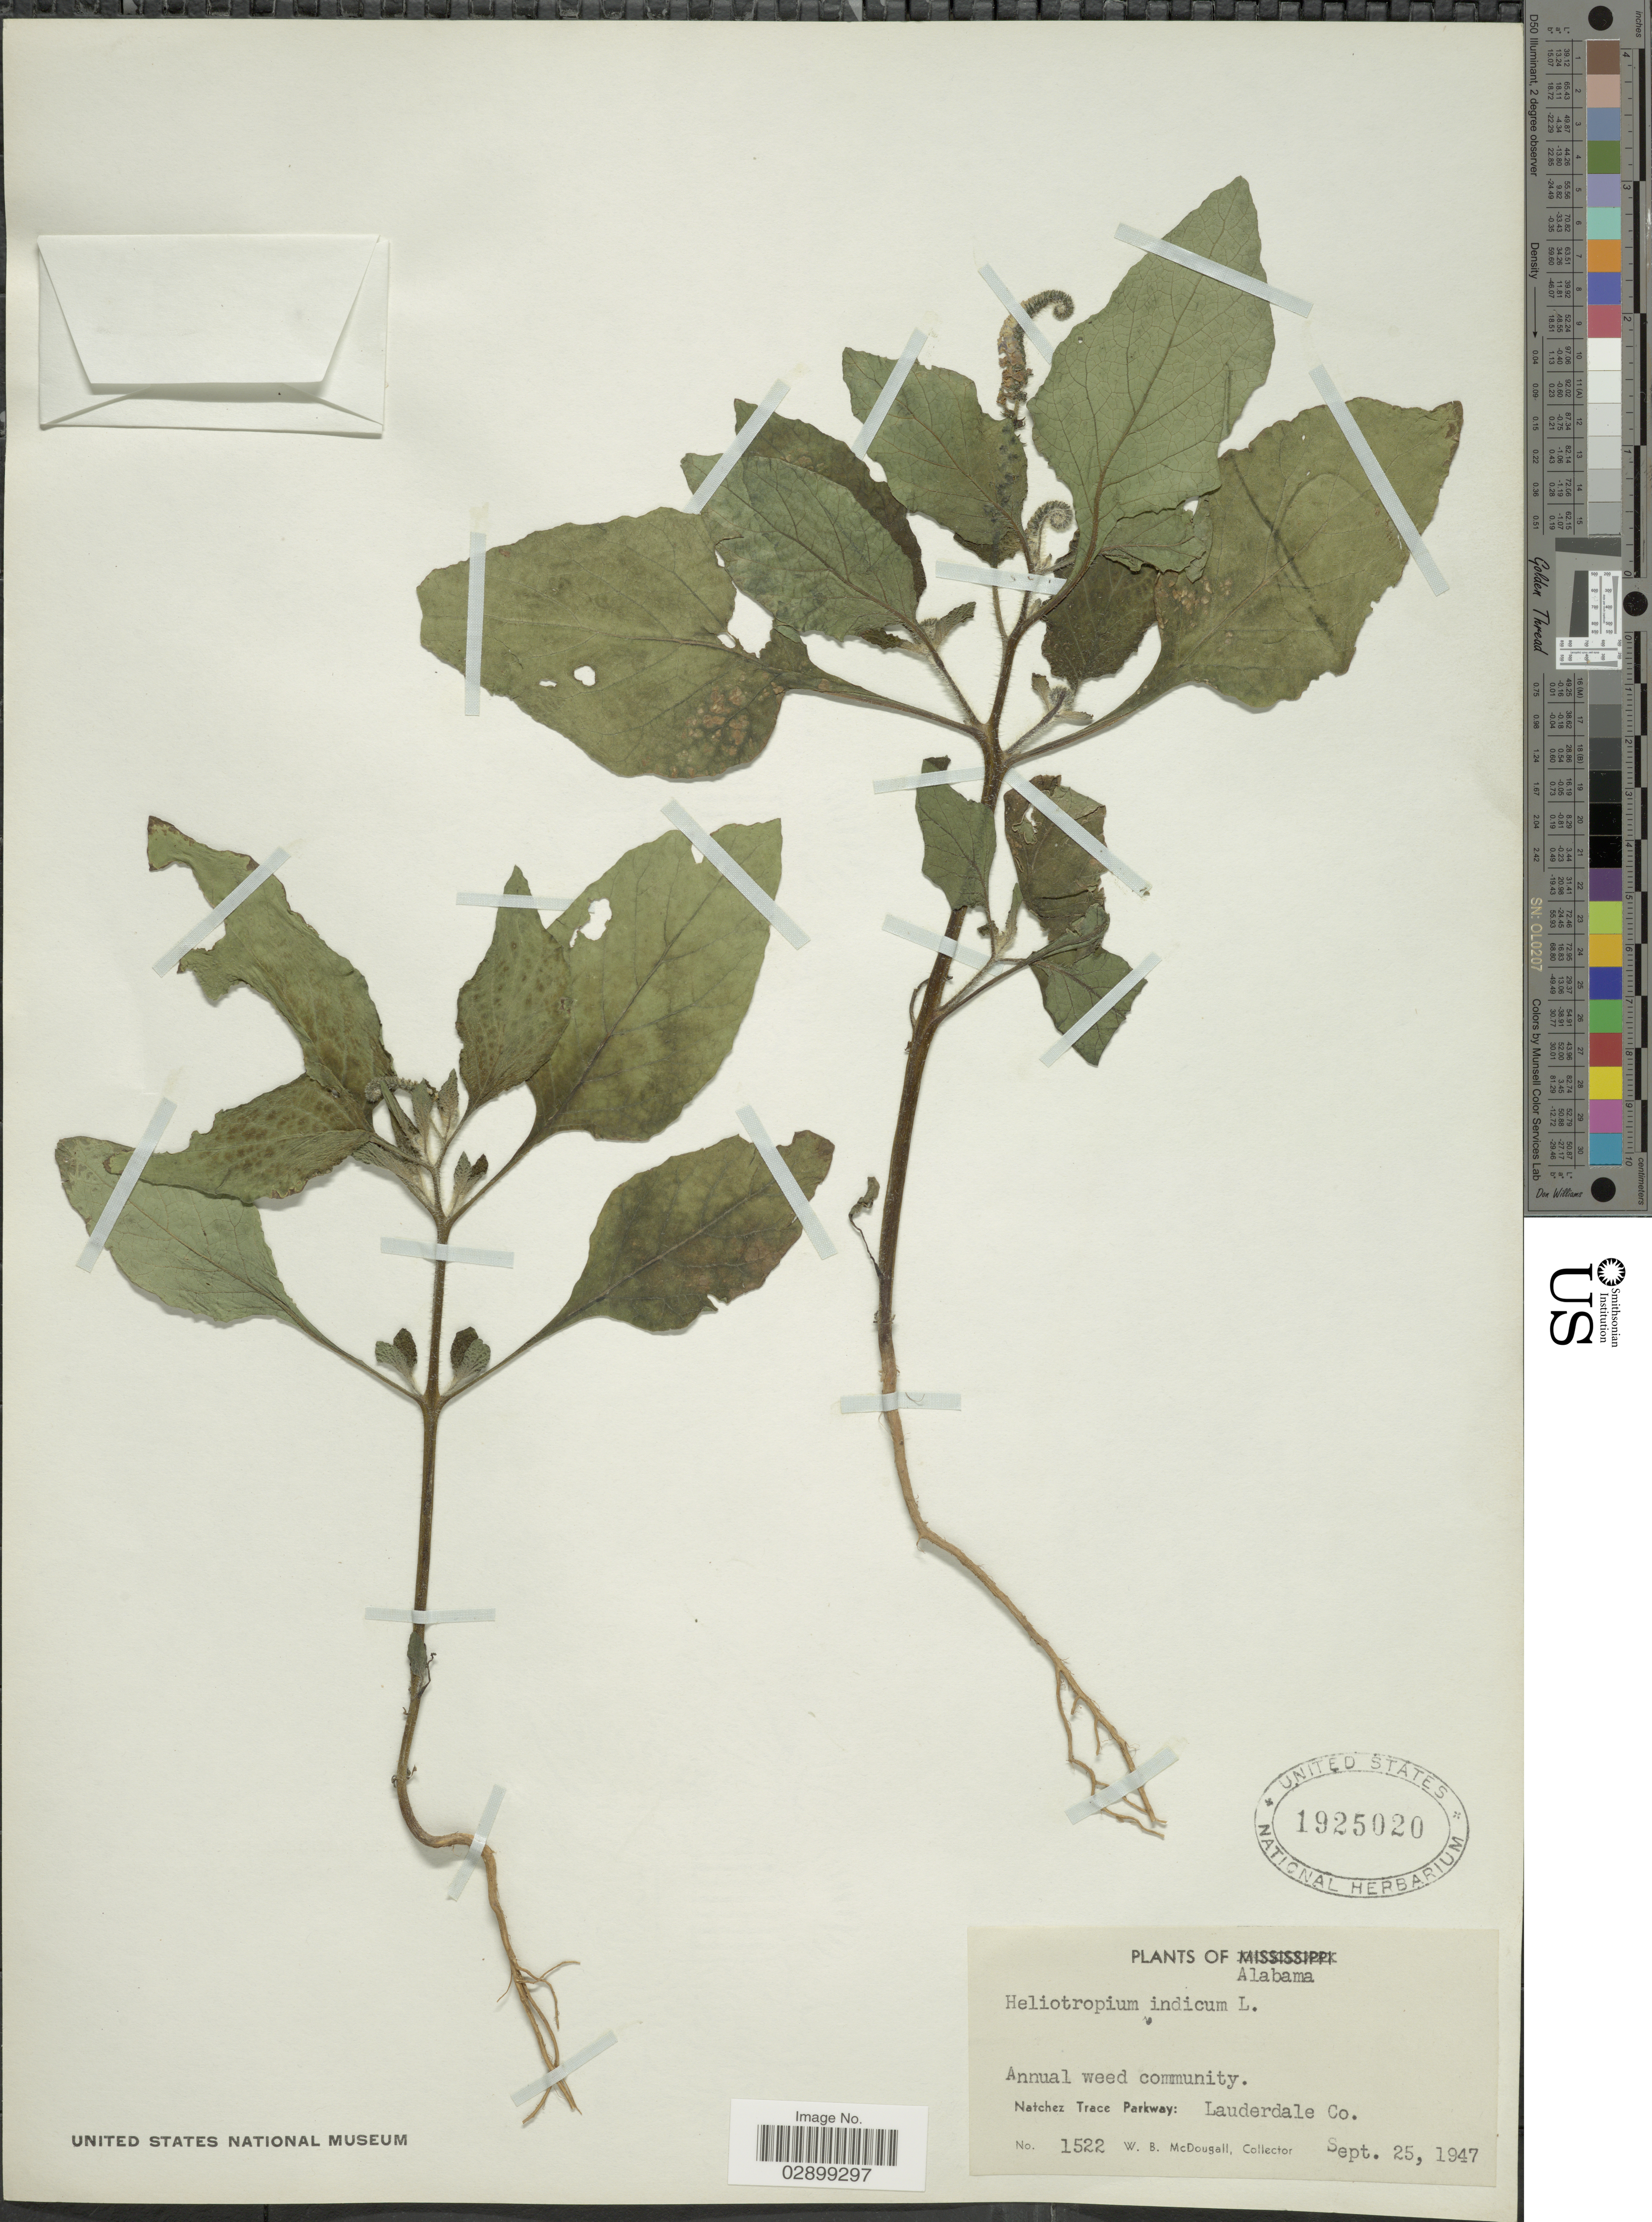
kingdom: Plantae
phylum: Tracheophyta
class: Magnoliopsida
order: Boraginales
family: Heliotropiaceae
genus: Heliotropium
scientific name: Heliotropium indicum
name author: L.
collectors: W. B. McDougall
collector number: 1522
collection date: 1947-09-25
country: United States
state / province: Alabama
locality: Natchez Trace Parkway: Lauderdale Co.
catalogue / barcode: US 1925020